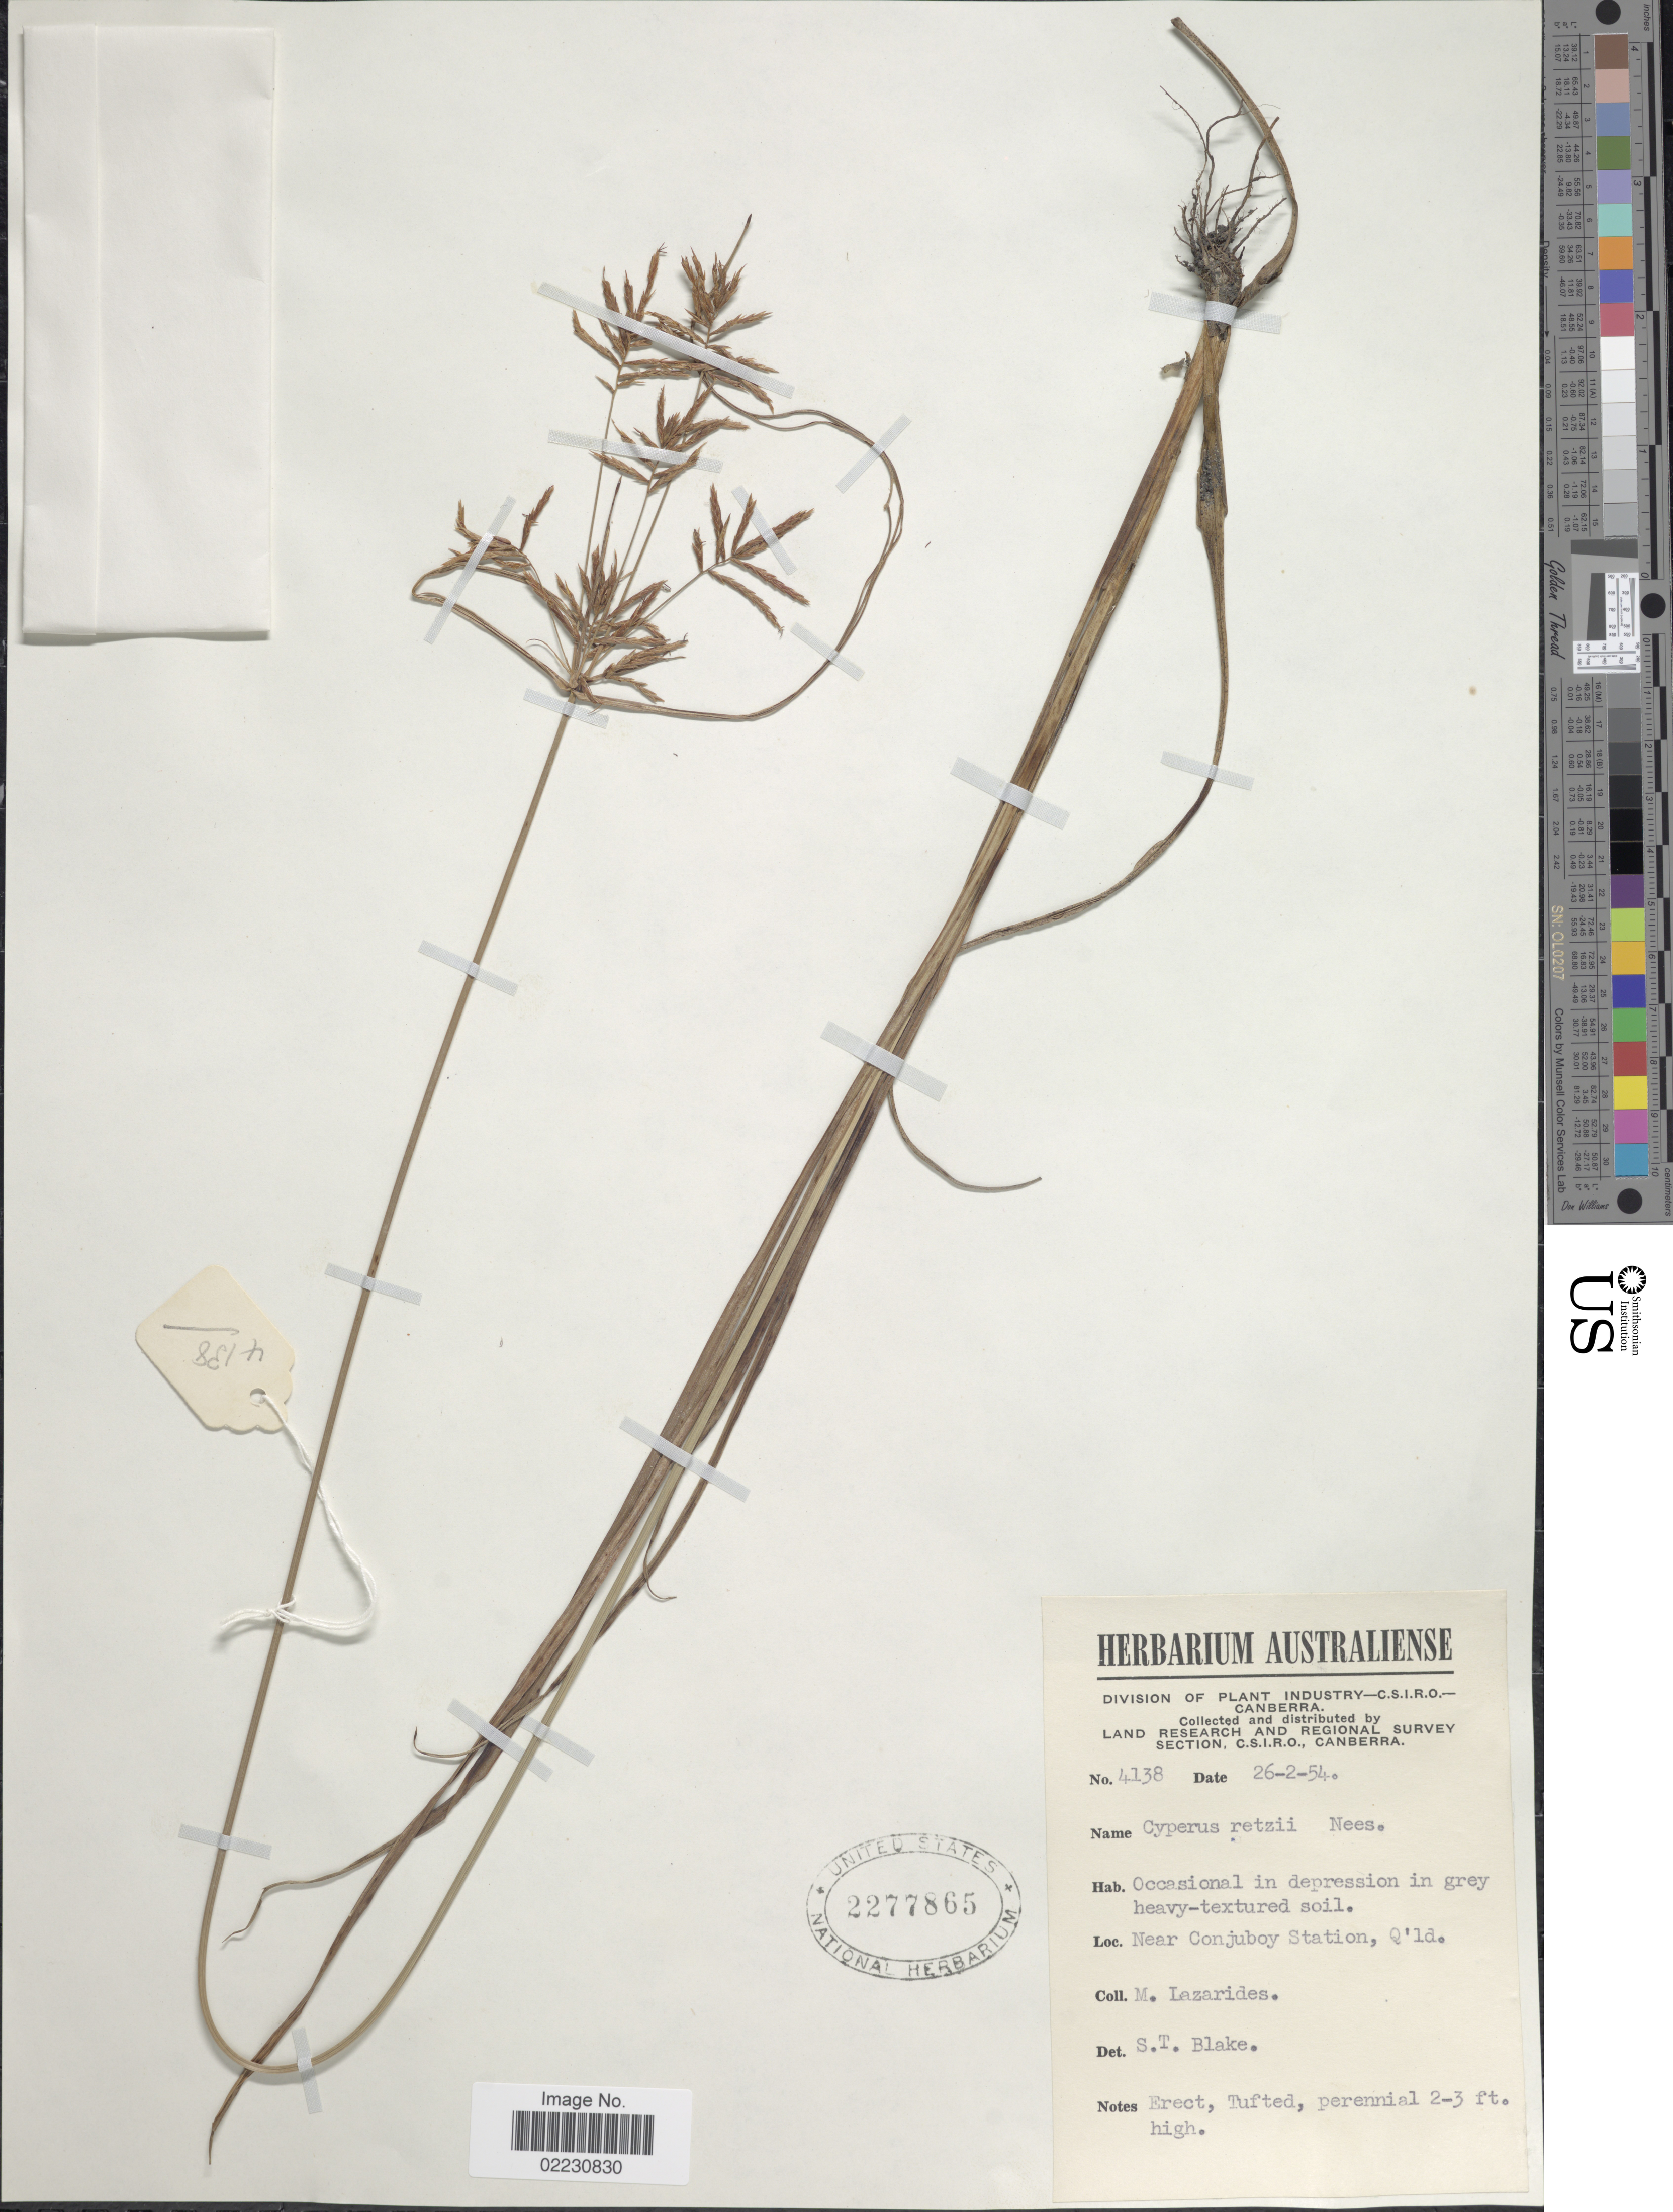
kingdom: Plantae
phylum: Tracheophyta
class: Liliopsida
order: Poales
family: Cyperaceae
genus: Cyperus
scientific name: Cyperus bifax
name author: C.B. Clarke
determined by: Wilson, K. L.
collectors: M. Lazarides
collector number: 4138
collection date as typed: Transcribed d/m/y: 26/2/54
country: Australia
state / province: Queensland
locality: Near Conjuboy Station, Q'ld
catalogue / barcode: US 2277865